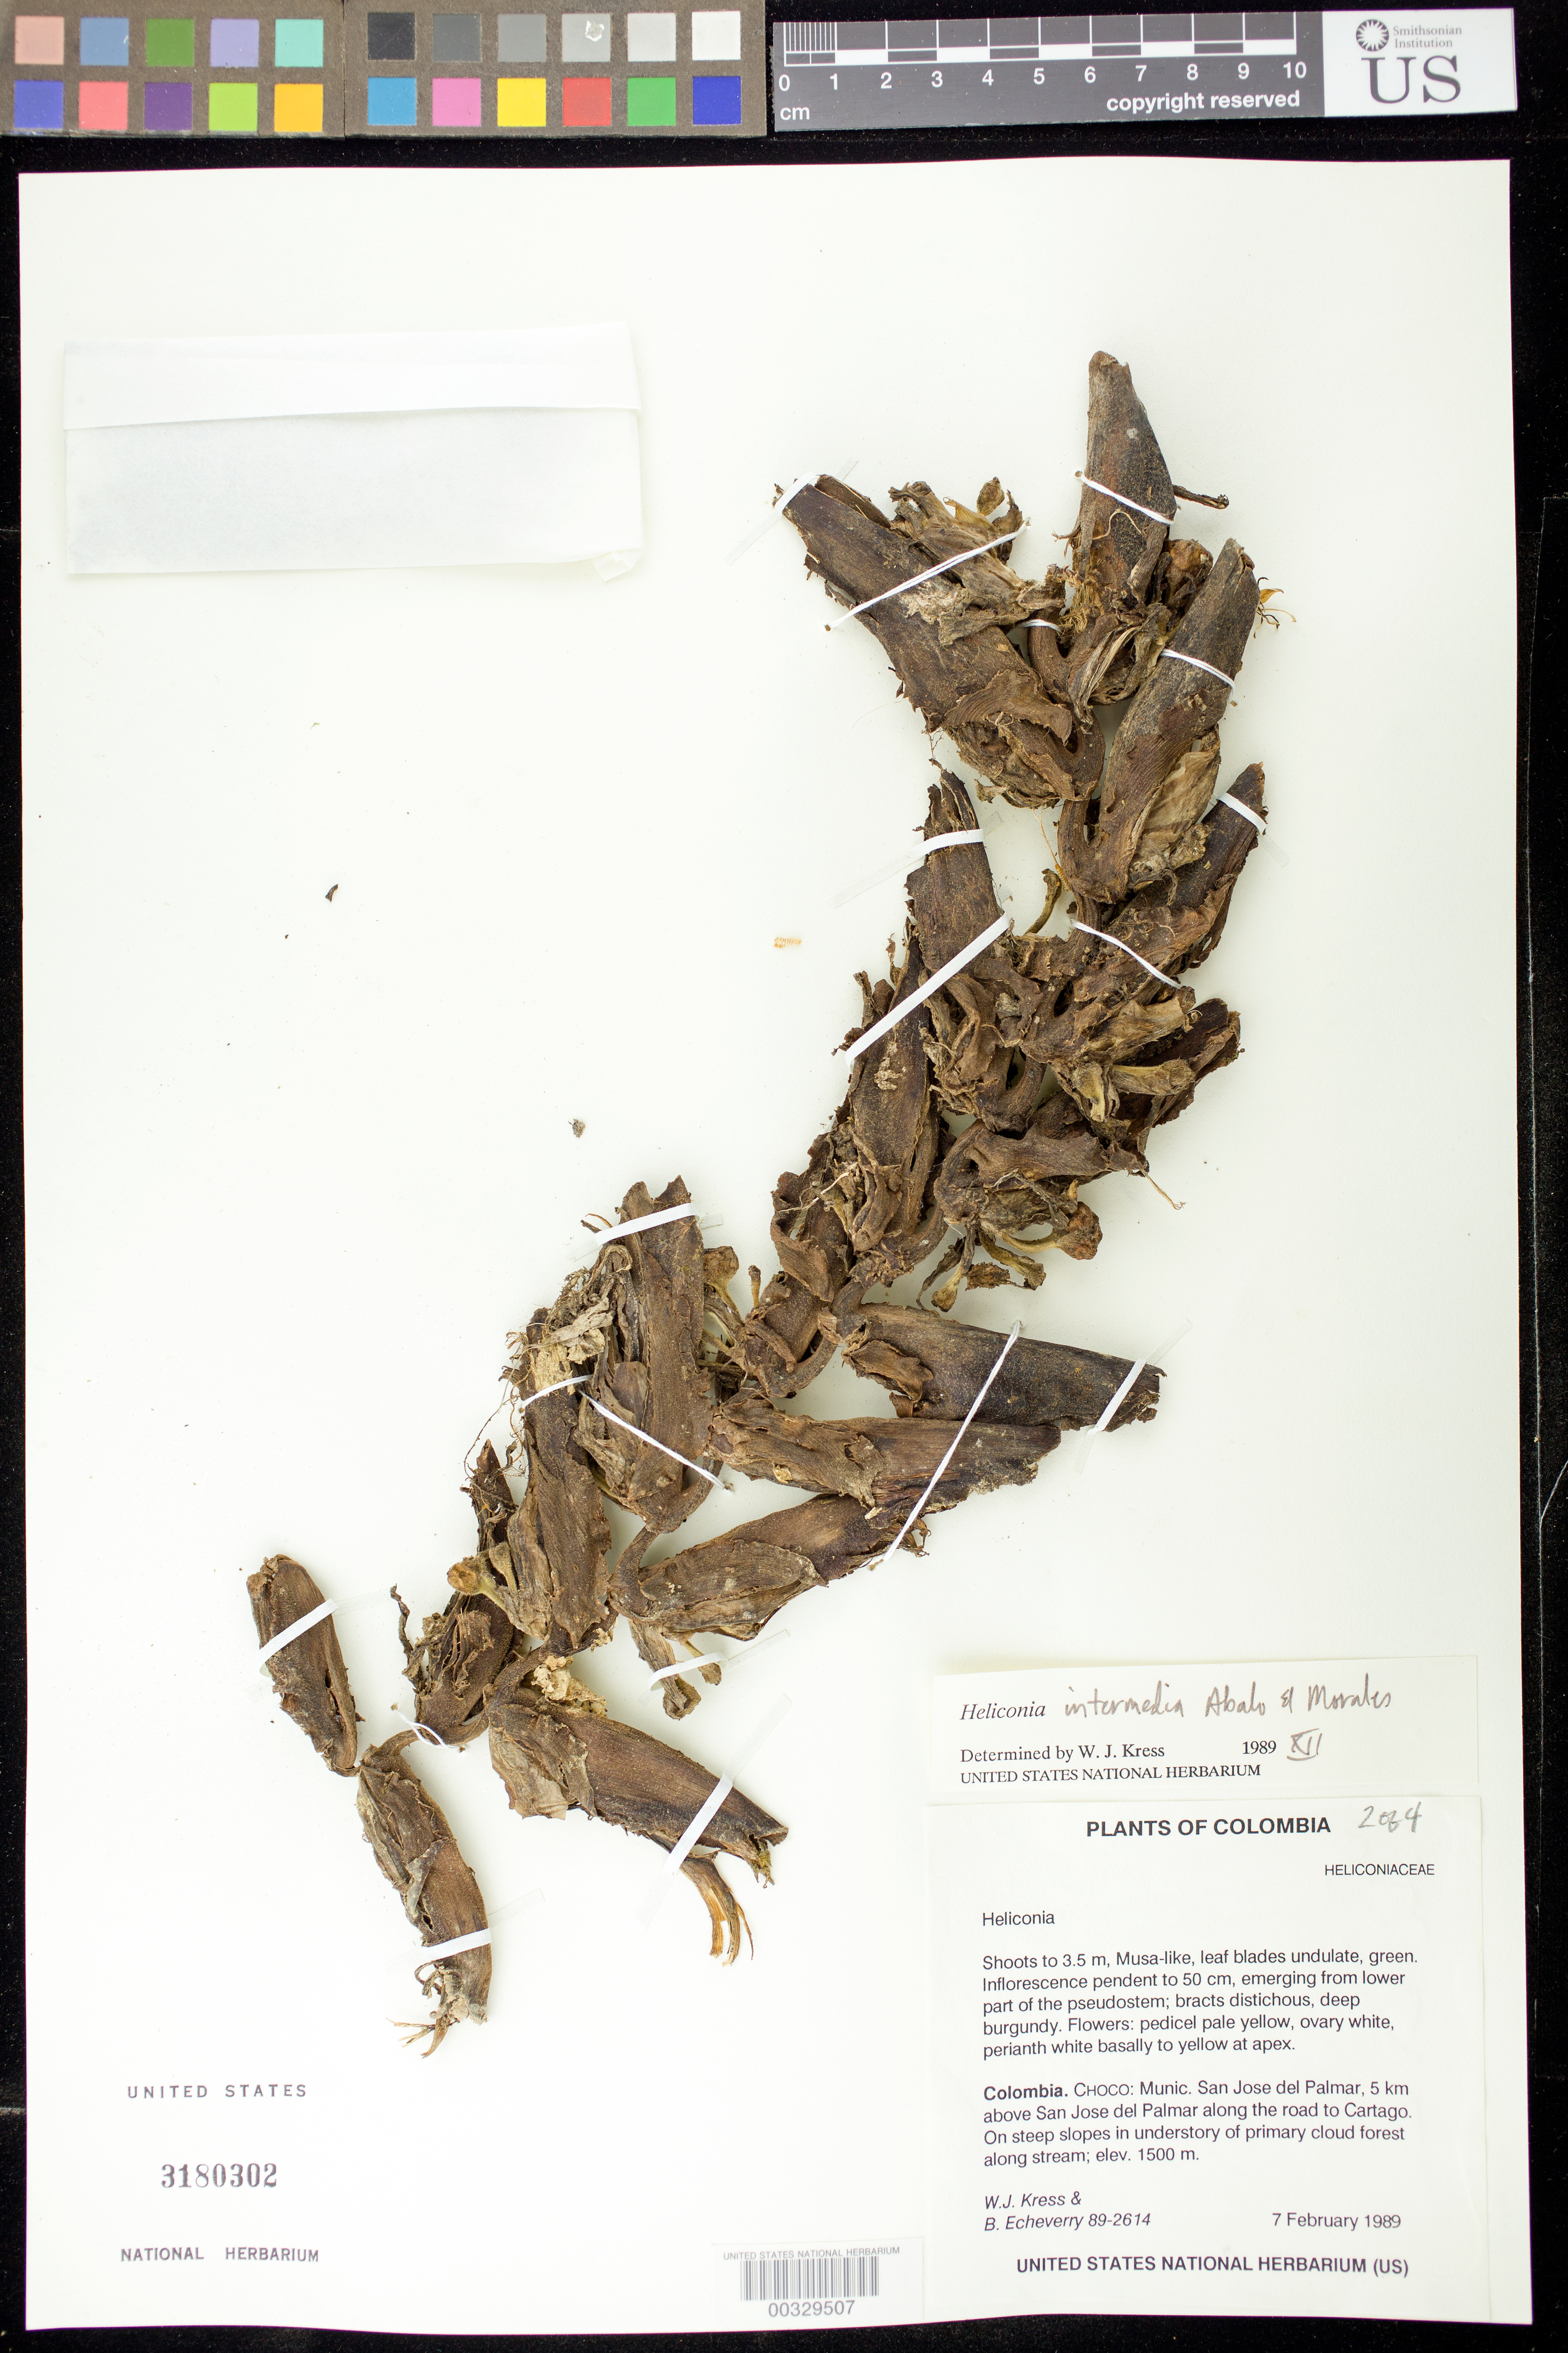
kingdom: Plantae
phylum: Tracheophyta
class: Liliopsida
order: Zingiberales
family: Heliconiaceae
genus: Heliconia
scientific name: Heliconia intermedia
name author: Abalo & G. Morales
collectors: W. J. Kress & B. Echeverry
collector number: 89-2614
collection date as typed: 07 Feb 1989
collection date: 1989-02-07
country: Colombia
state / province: Chocó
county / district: San José Del Palmar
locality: Mun of San Jose del Palmar, 5 km above San Jose del Palmar along road to Cartago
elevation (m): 1500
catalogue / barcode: US 3180302